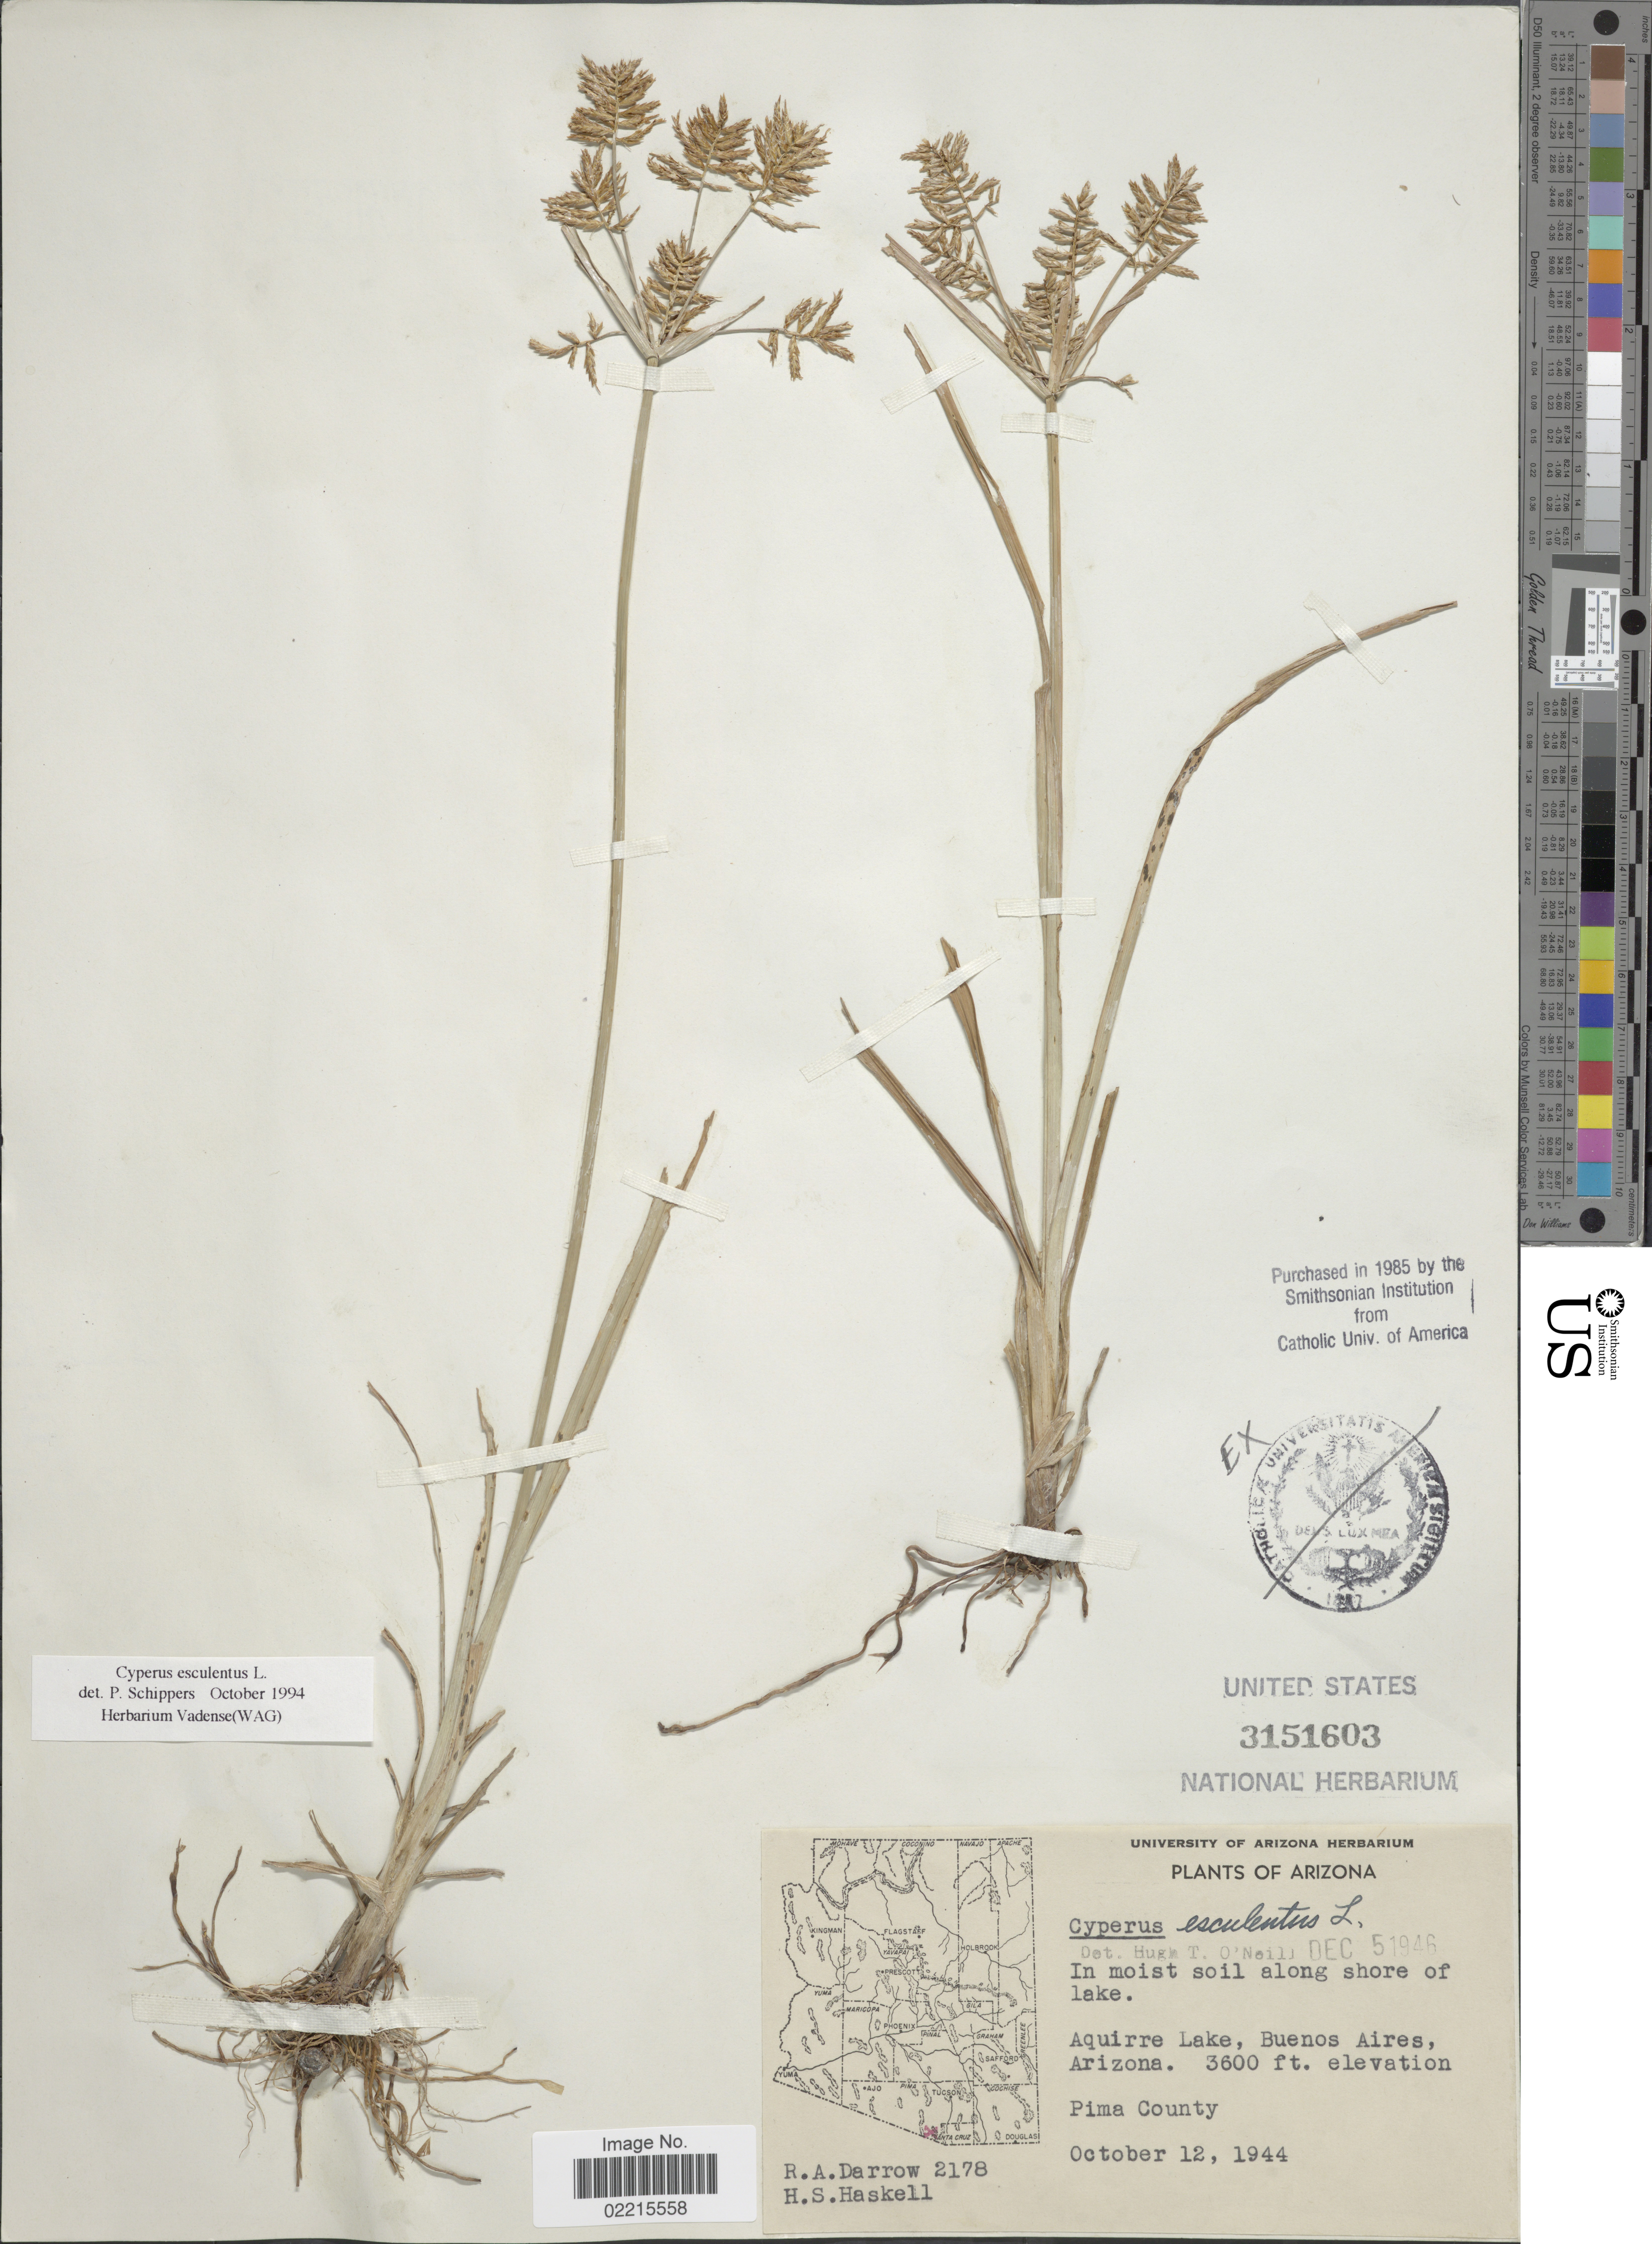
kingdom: Plantae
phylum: Tracheophyta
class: Liliopsida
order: Poales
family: Cyperaceae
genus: Cyperus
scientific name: Cyperus esculentus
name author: L.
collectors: R. A. Darrow & H. Haskell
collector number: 2178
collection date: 1944-10-12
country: United States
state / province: Arizona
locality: In moist soil along shore of lake, Aquirre Lake, Buenos Aires, Pima County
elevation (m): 1097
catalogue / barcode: US 3151603